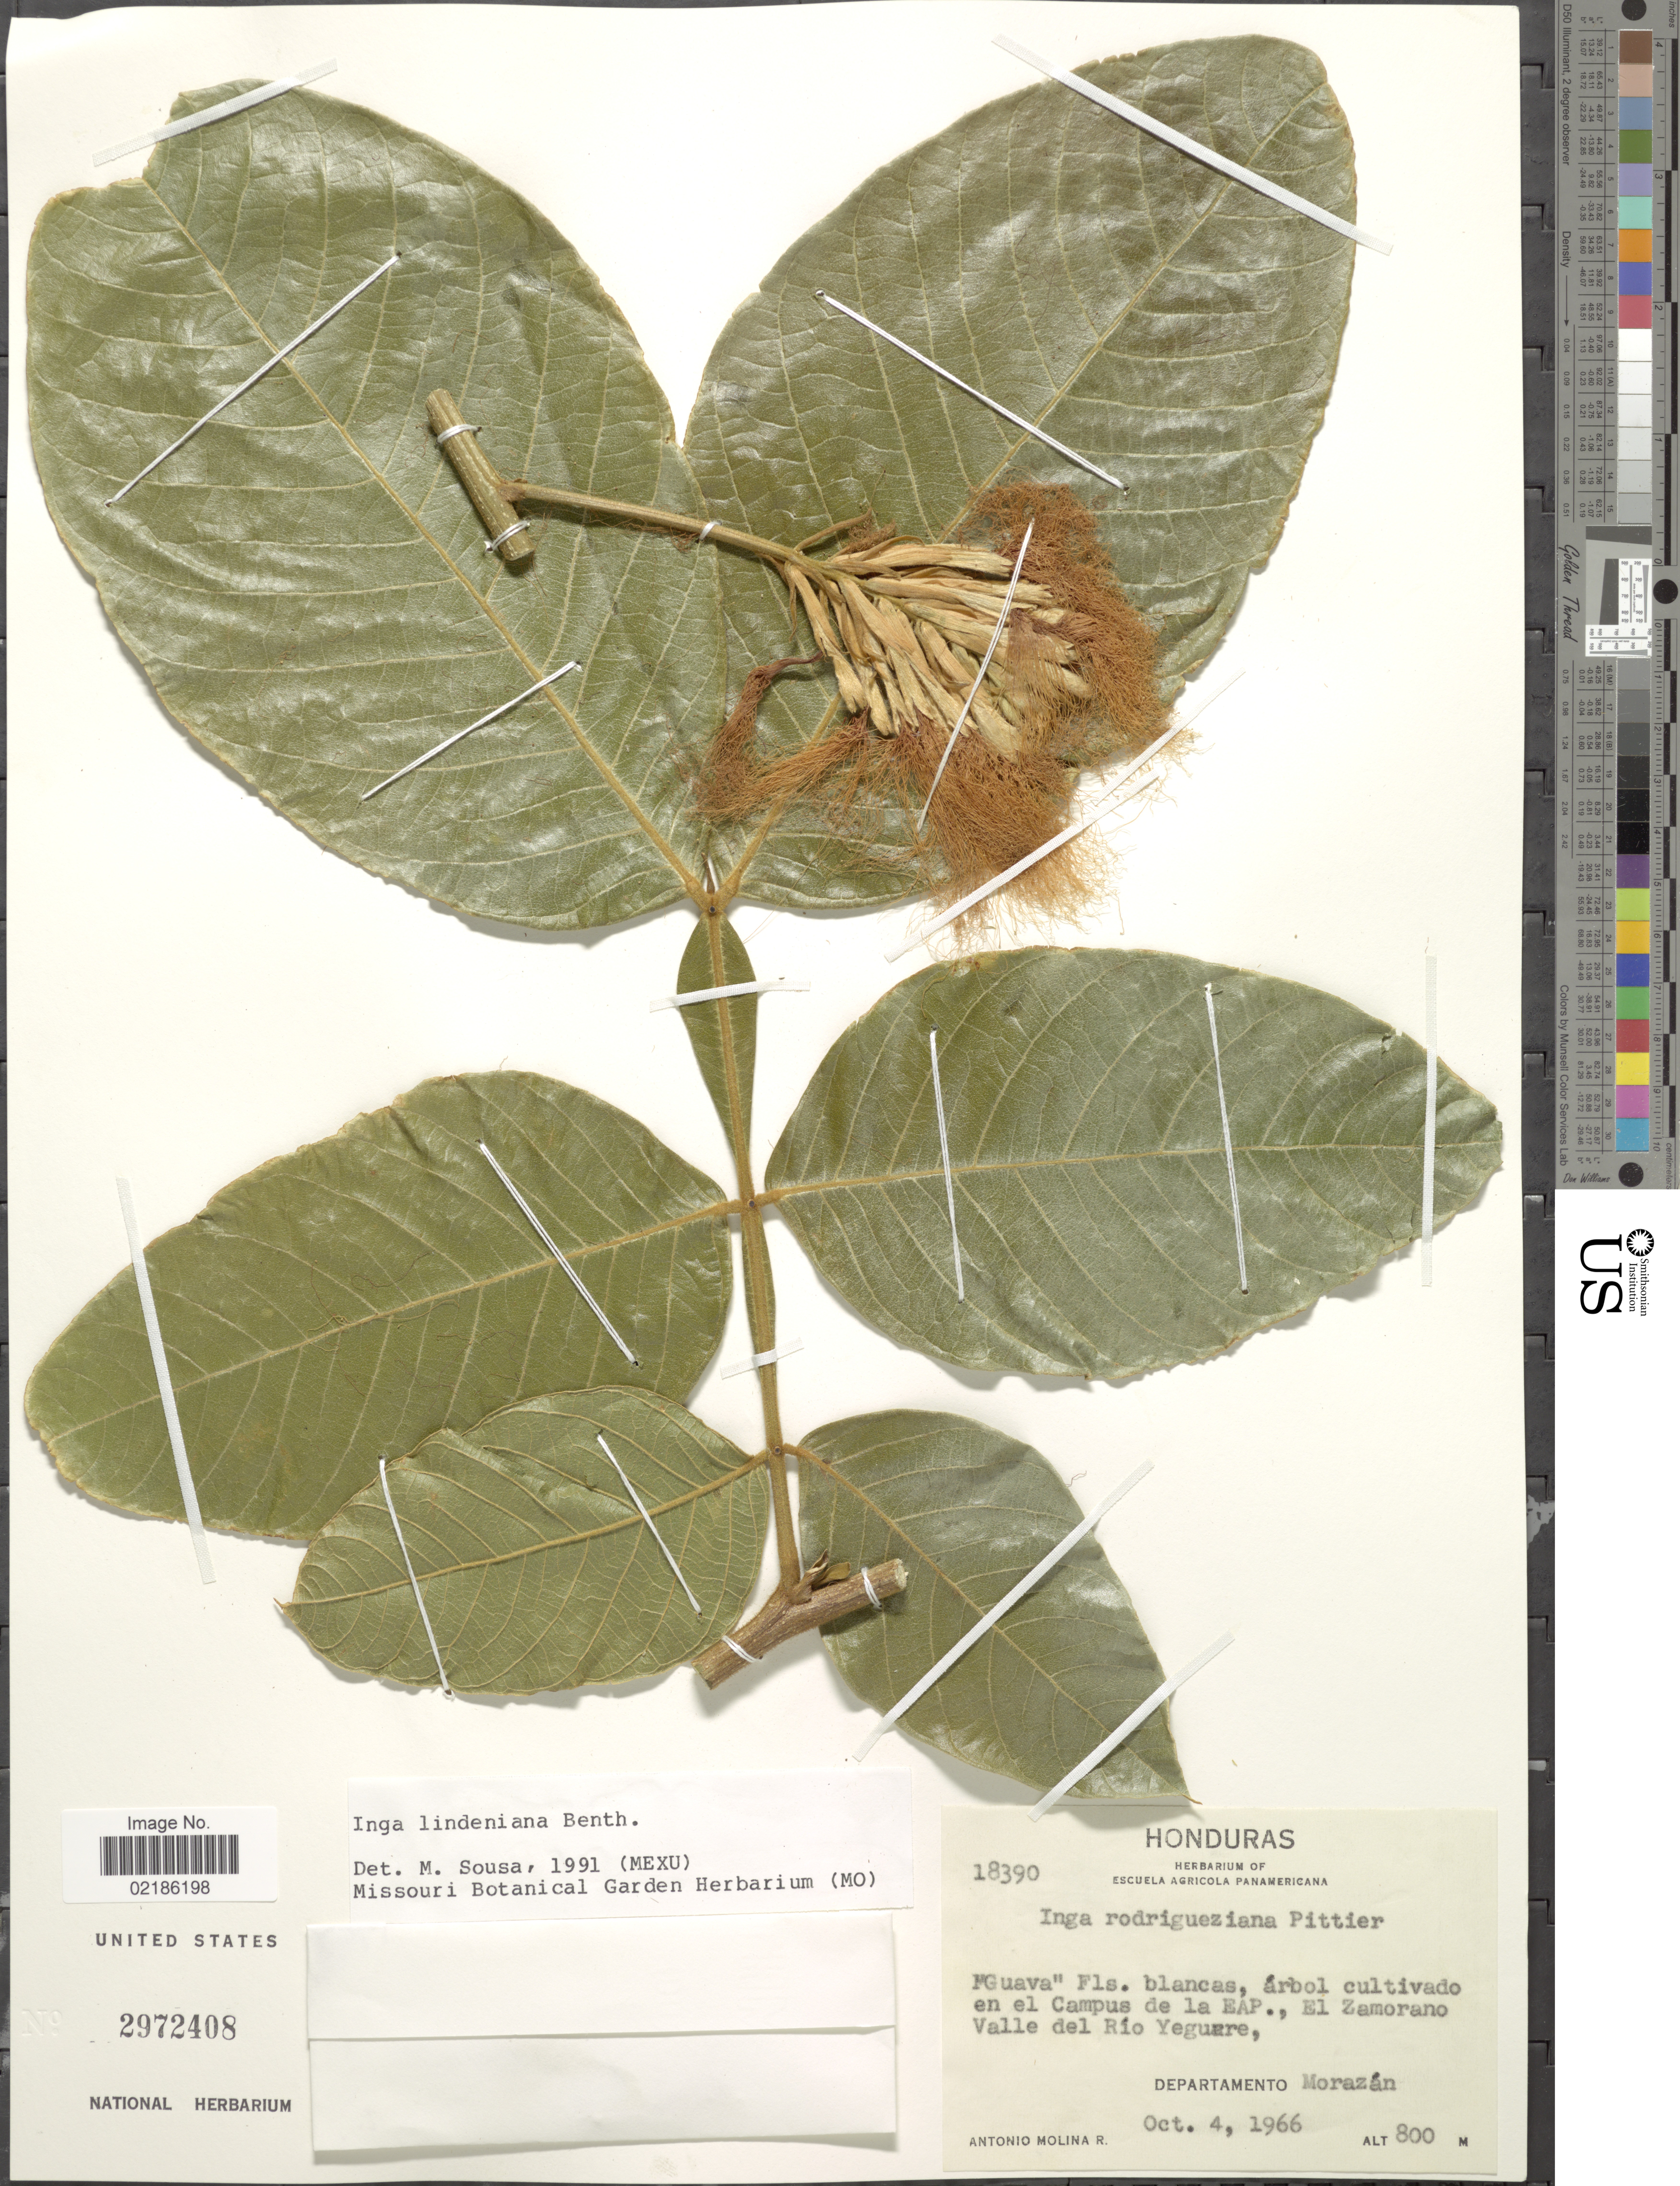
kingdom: Plantae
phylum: Tracheophyta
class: Magnoliopsida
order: Fabales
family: Fabaceae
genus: Inga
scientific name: Inga lindeniana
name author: Benth.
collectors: A. Molina R.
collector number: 18390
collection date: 1966-10-04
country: Honduras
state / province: Fco. Morazán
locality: Cultivado en el Campus de la EAP., El Zamorano Valle del Rio Yeguare. Departemento Morazan.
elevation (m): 800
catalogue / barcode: US 2972408